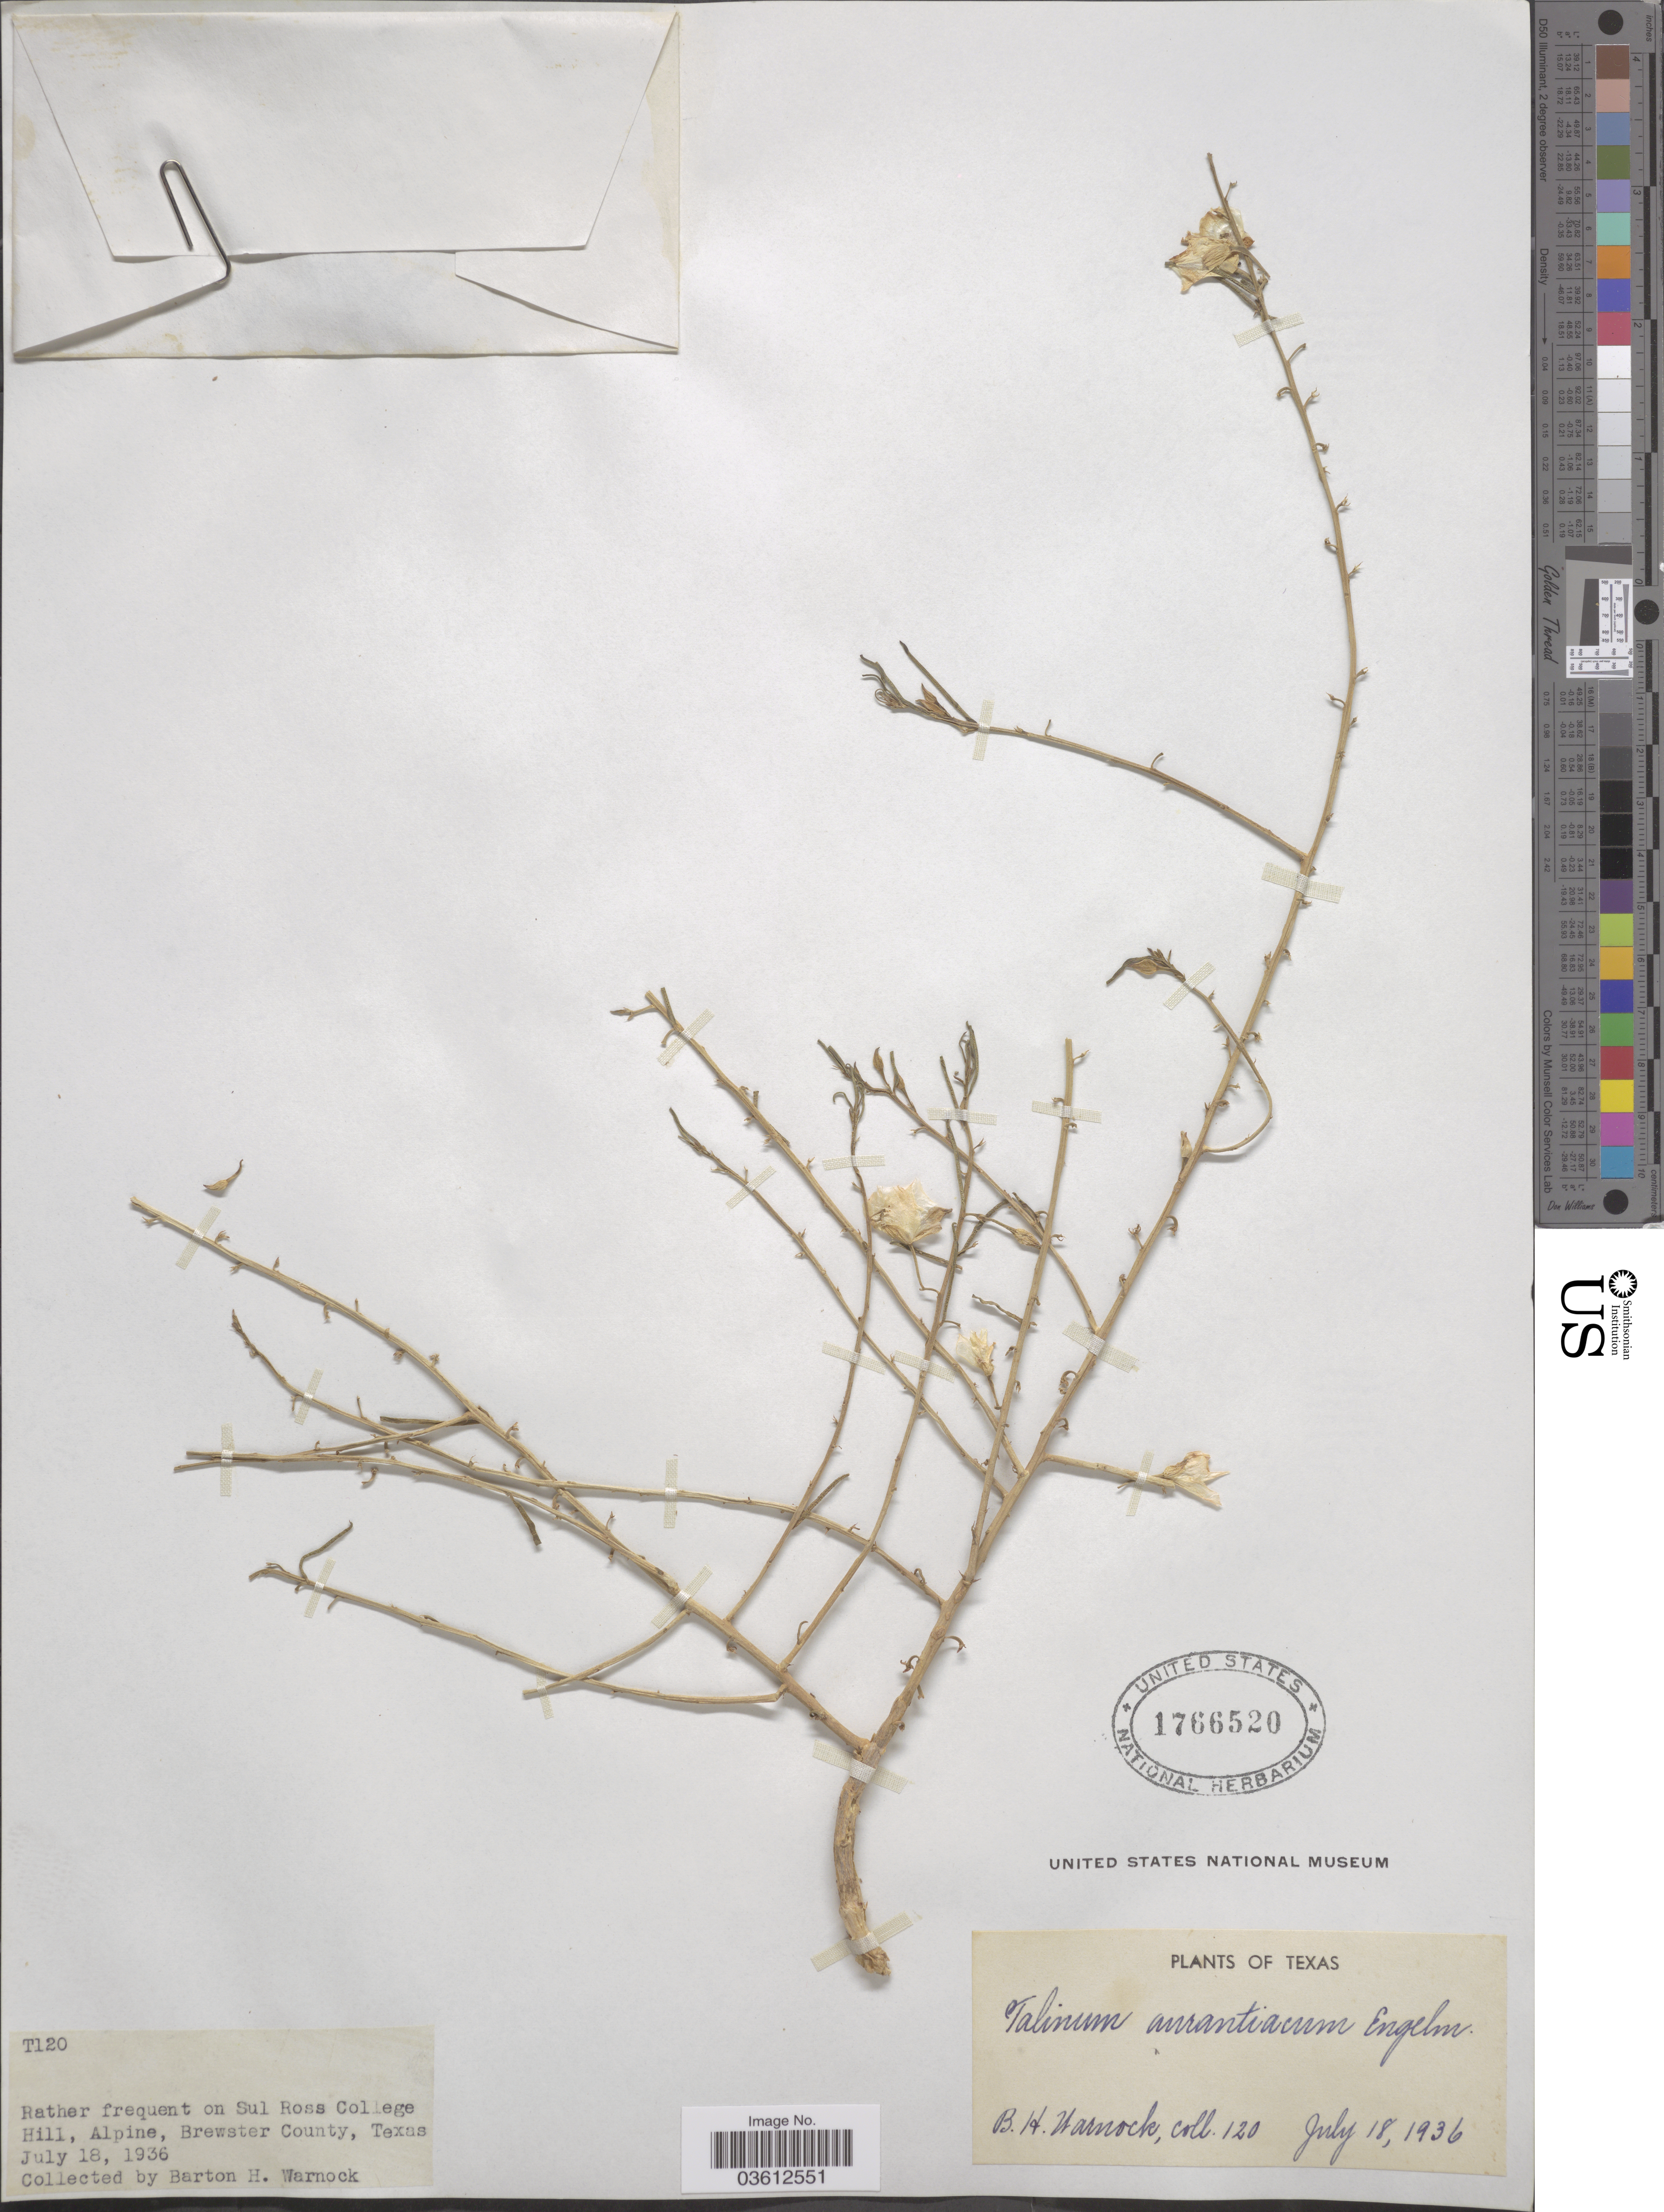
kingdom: Plantae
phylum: Tracheophyta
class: Magnoliopsida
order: Caryophyllales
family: Talinaceae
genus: Talinum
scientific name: Talinum angustissimum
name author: (Engelm.) Wooton & Standl.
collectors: B. H. Warnock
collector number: T120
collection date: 1936-07-18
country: United States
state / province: Texas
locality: On Sul Ross College Hill, Alpine. Brewster County.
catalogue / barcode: US 1766520